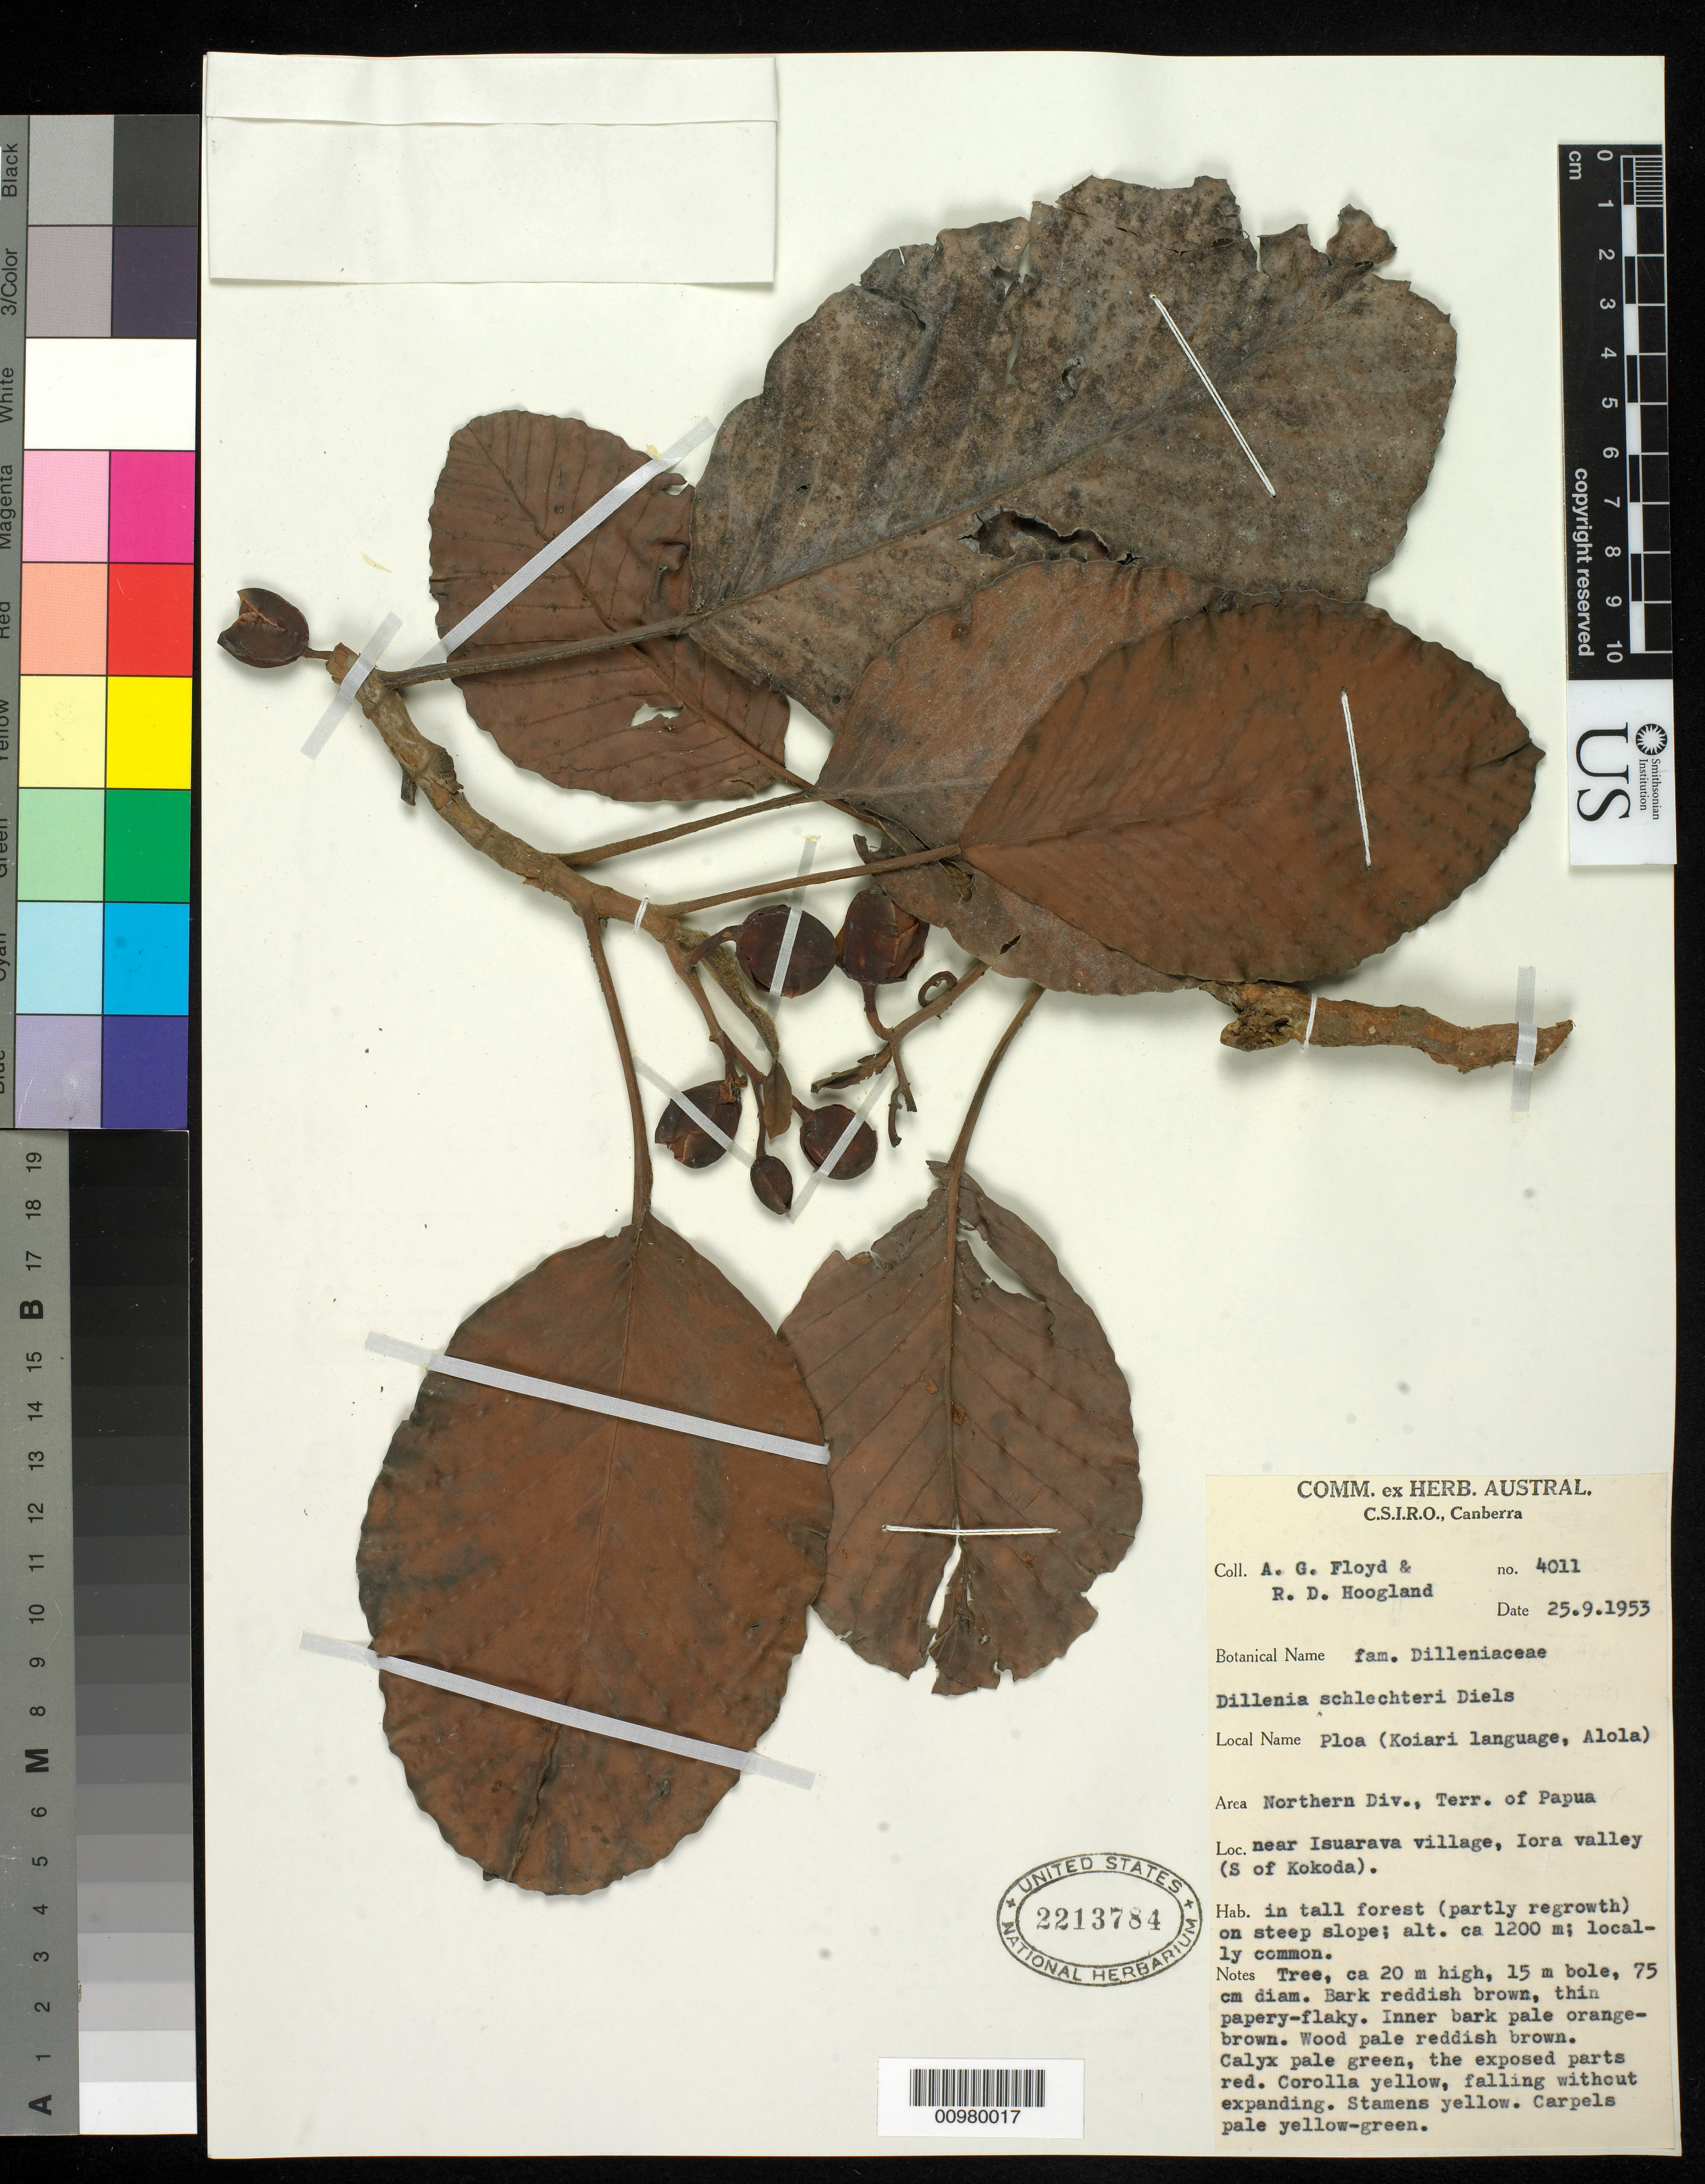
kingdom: Plantae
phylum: Tracheophyta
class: Magnoliopsida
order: Dilleniales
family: Dilleniaceae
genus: Dillenia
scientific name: Dillenia schlechteri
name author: Diels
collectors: A. G. Floyd & R. D. Hoogland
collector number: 4011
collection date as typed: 25 Sep 1953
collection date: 1953-09-25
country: Papua New Guinea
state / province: Northern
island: New Guinea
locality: near Isuarava village, Iora valley (S of Kokoda)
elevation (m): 1200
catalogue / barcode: US 2213784